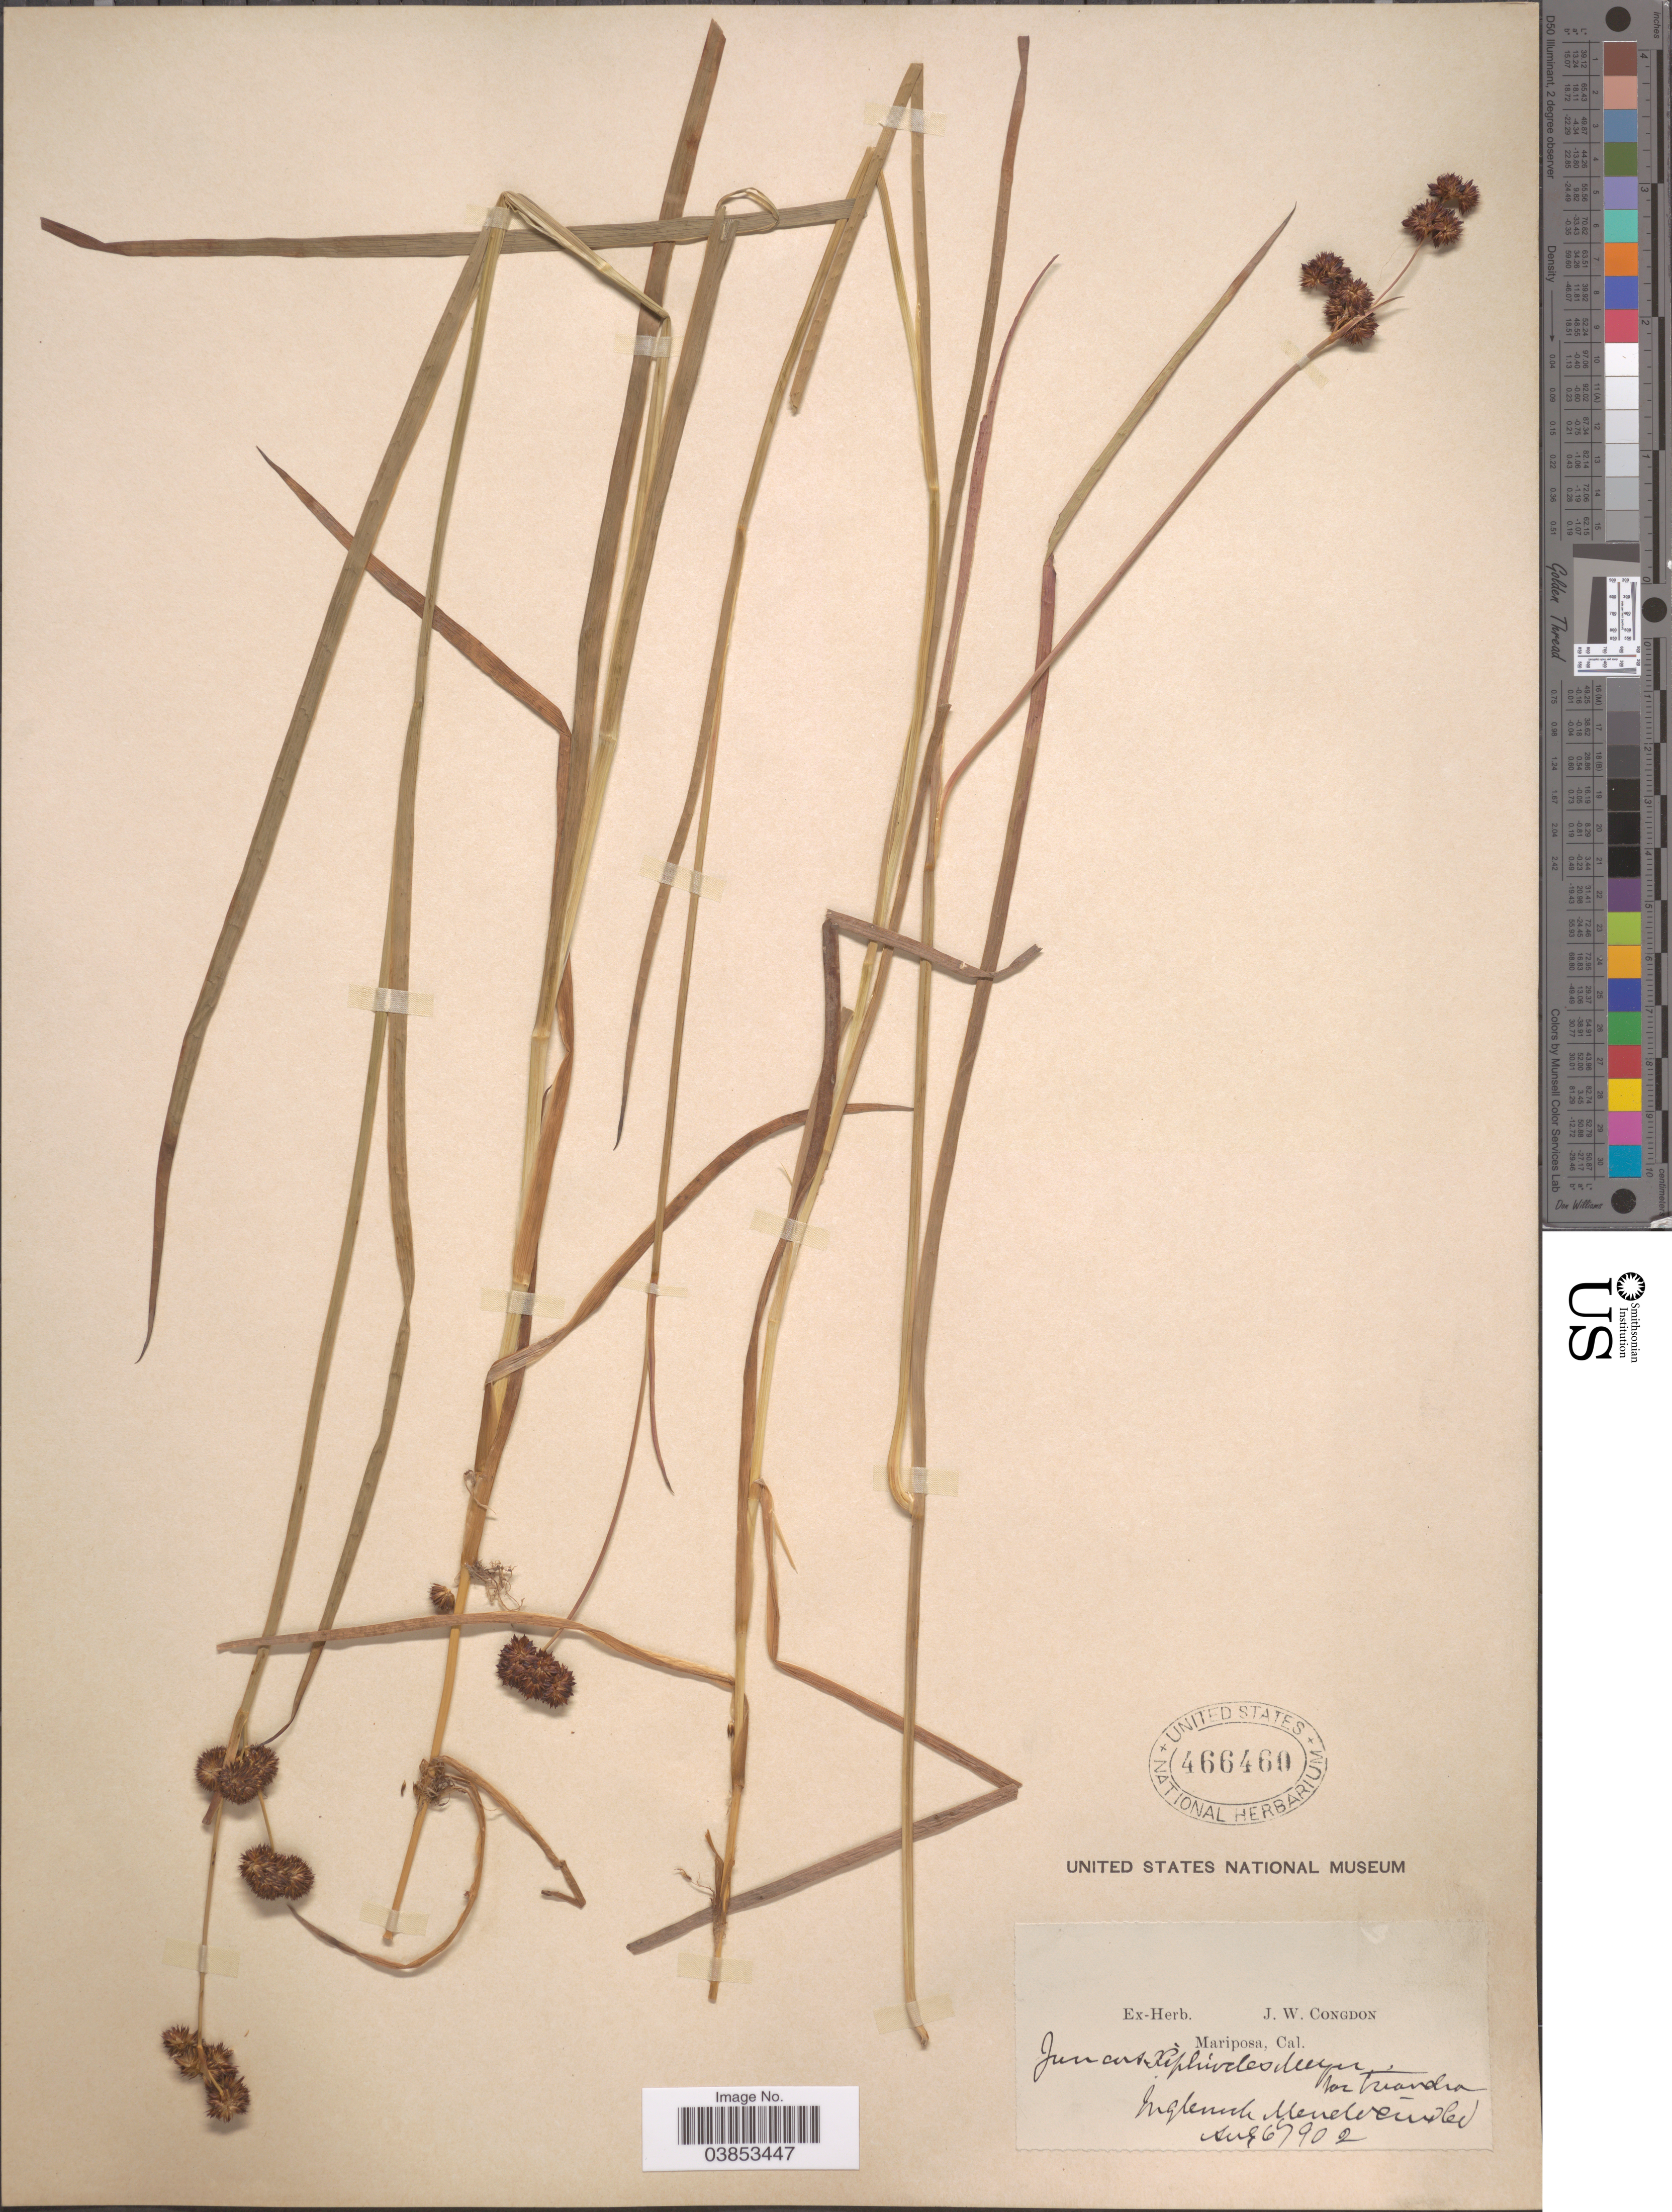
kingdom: Plantae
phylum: Tracheophyta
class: Liliopsida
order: Poales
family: Juncaceae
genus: Juncus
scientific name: Juncus ensifolius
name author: Wikstr.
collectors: ex herb. J. W. Congdon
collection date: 1902-08-06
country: United States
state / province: California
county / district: Mendocino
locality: Inglenook Mendocino Co.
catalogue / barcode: US 466460